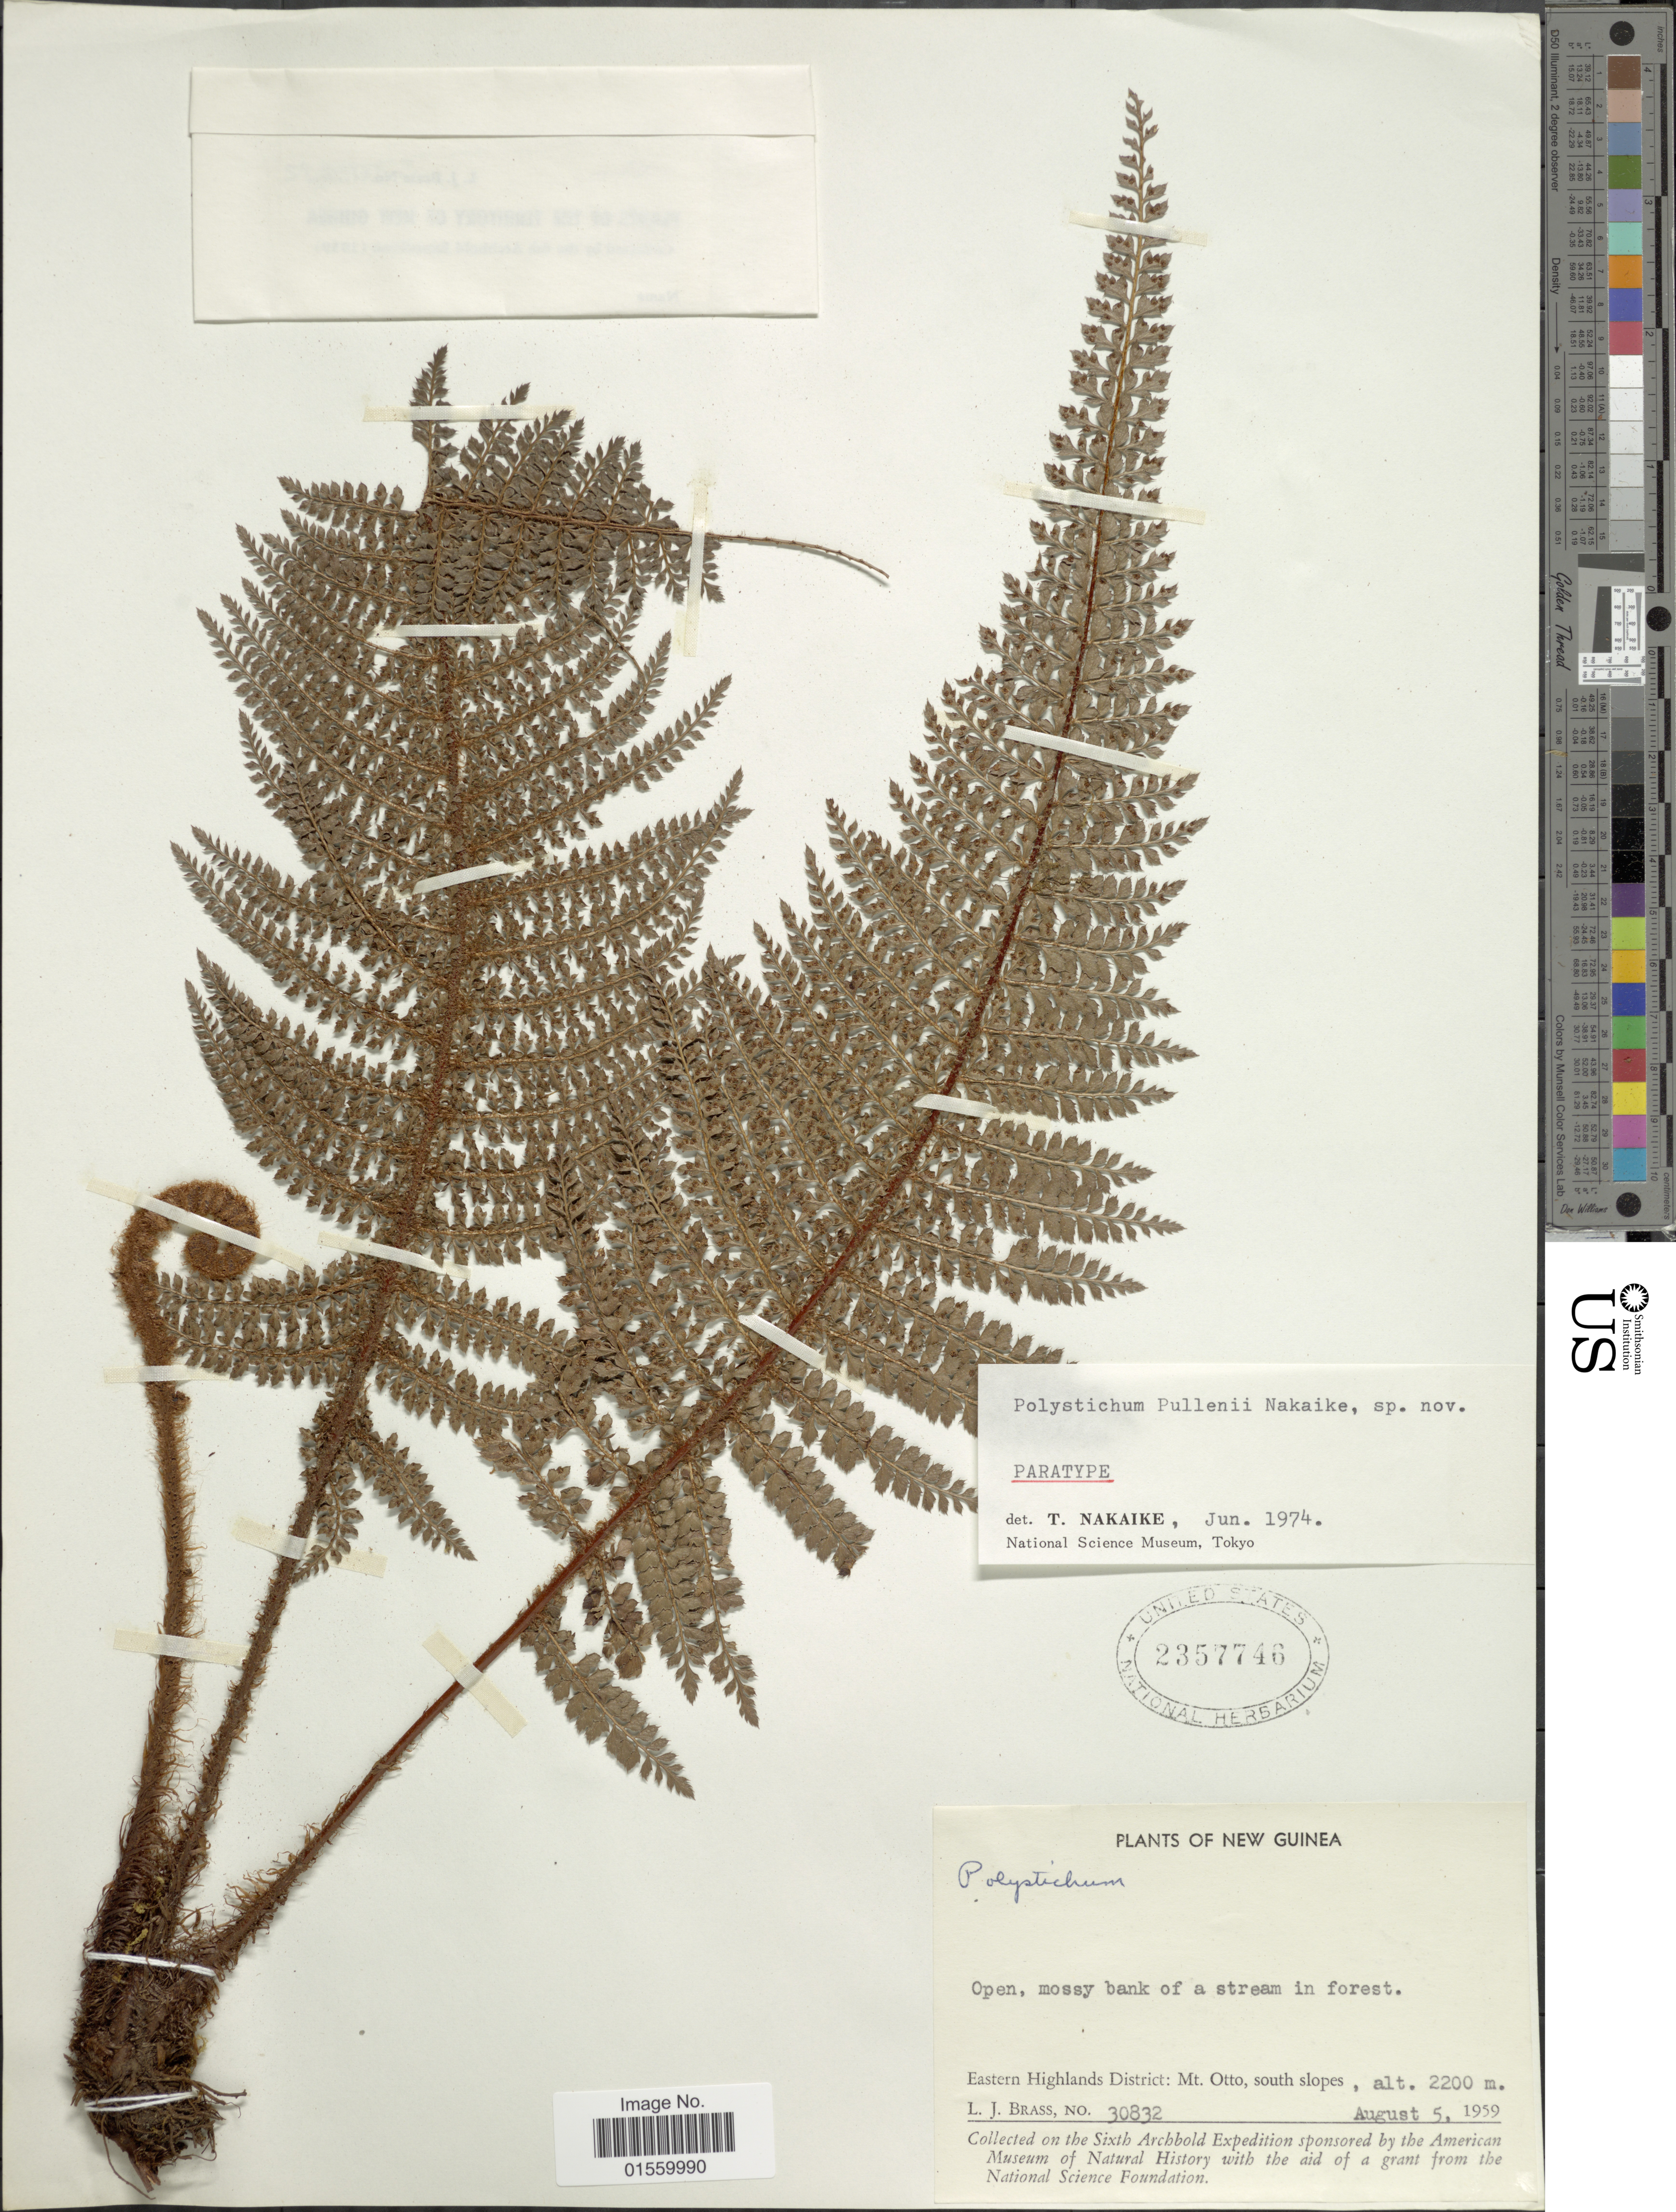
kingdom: Plantae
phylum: Tracheophyta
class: Polypodiopsida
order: Polypodiales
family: Dryopteridaceae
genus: Polystichum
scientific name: Polystichum pullenii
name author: Nakaike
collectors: L. J. Brass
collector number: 30832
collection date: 1959-08-05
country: Papua New Guinea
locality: New Guinea, Eastern Highlands District: Mt. Otto, south slopes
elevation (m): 2200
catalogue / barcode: US 2357746